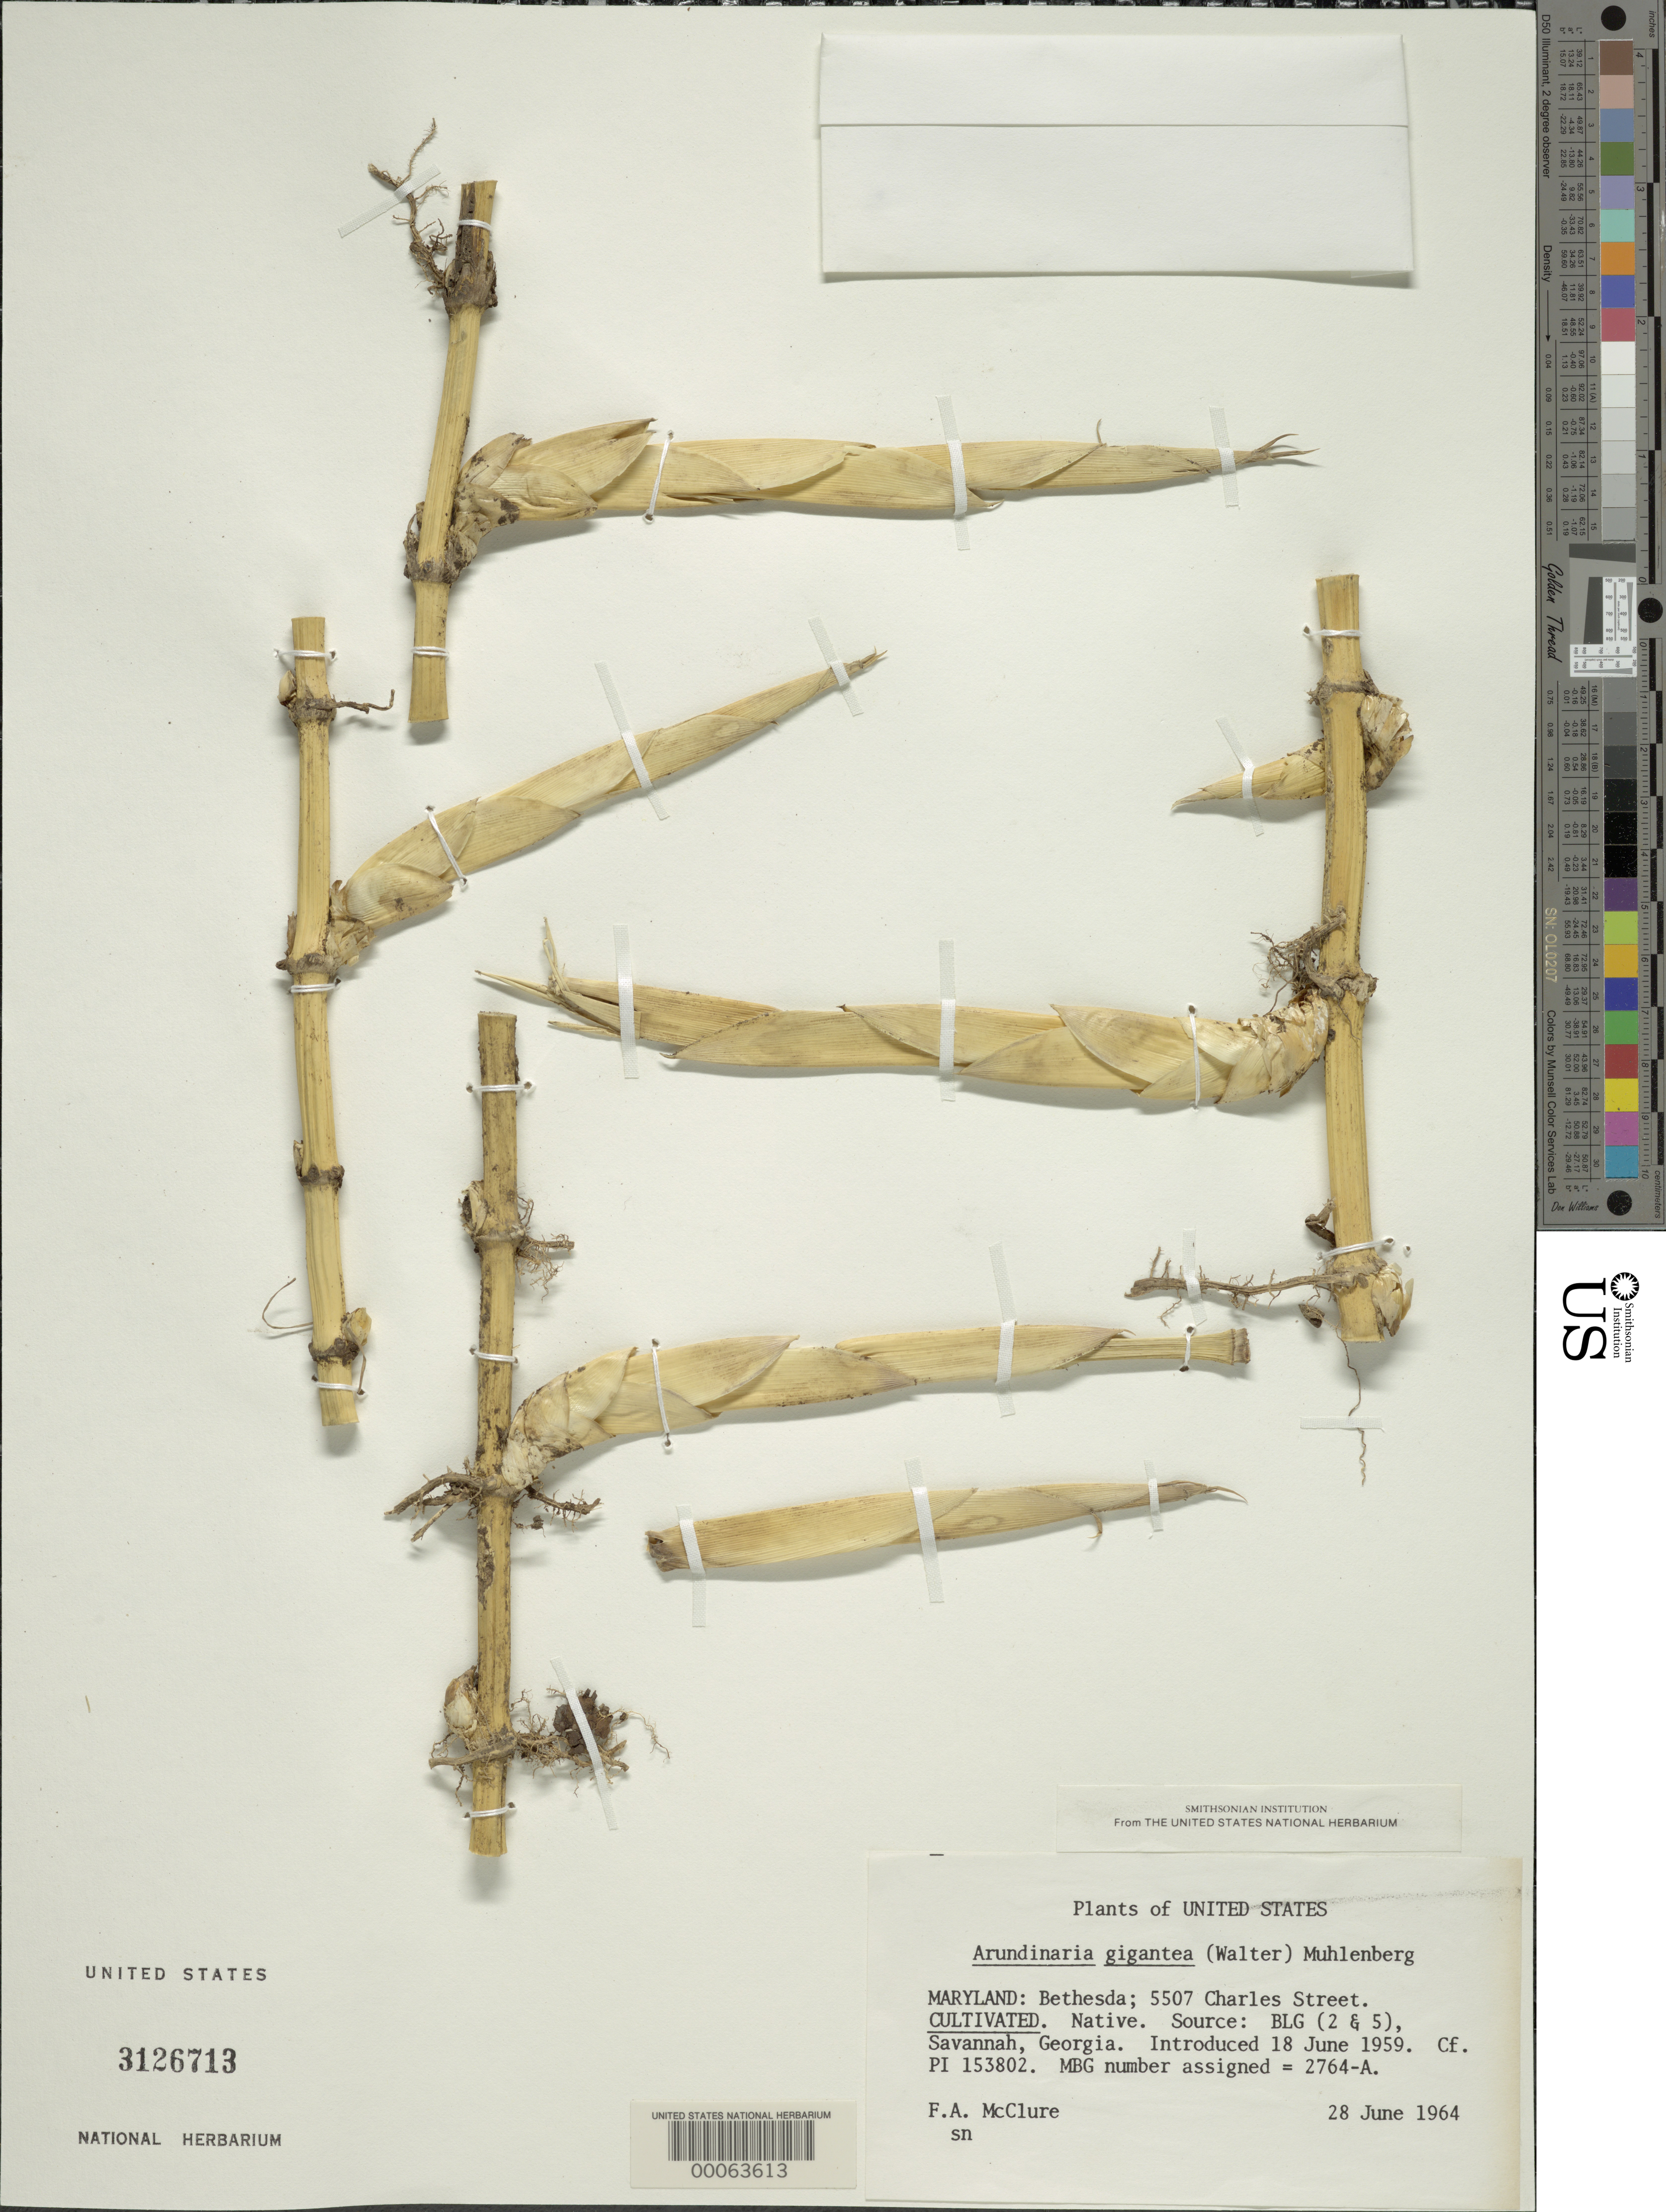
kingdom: Plantae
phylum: Tracheophyta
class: Liliopsida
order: Poales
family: Poaceae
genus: Arundinaria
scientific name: Arundinaria gigantea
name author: (Walter) Muhl.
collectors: F. A. McClure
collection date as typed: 28 Jun 1964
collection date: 1964-06-28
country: United States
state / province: Maryland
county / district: Montgomery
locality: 5507 Charles Street, Bethesda (McClure's garden)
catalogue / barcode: US 3126713